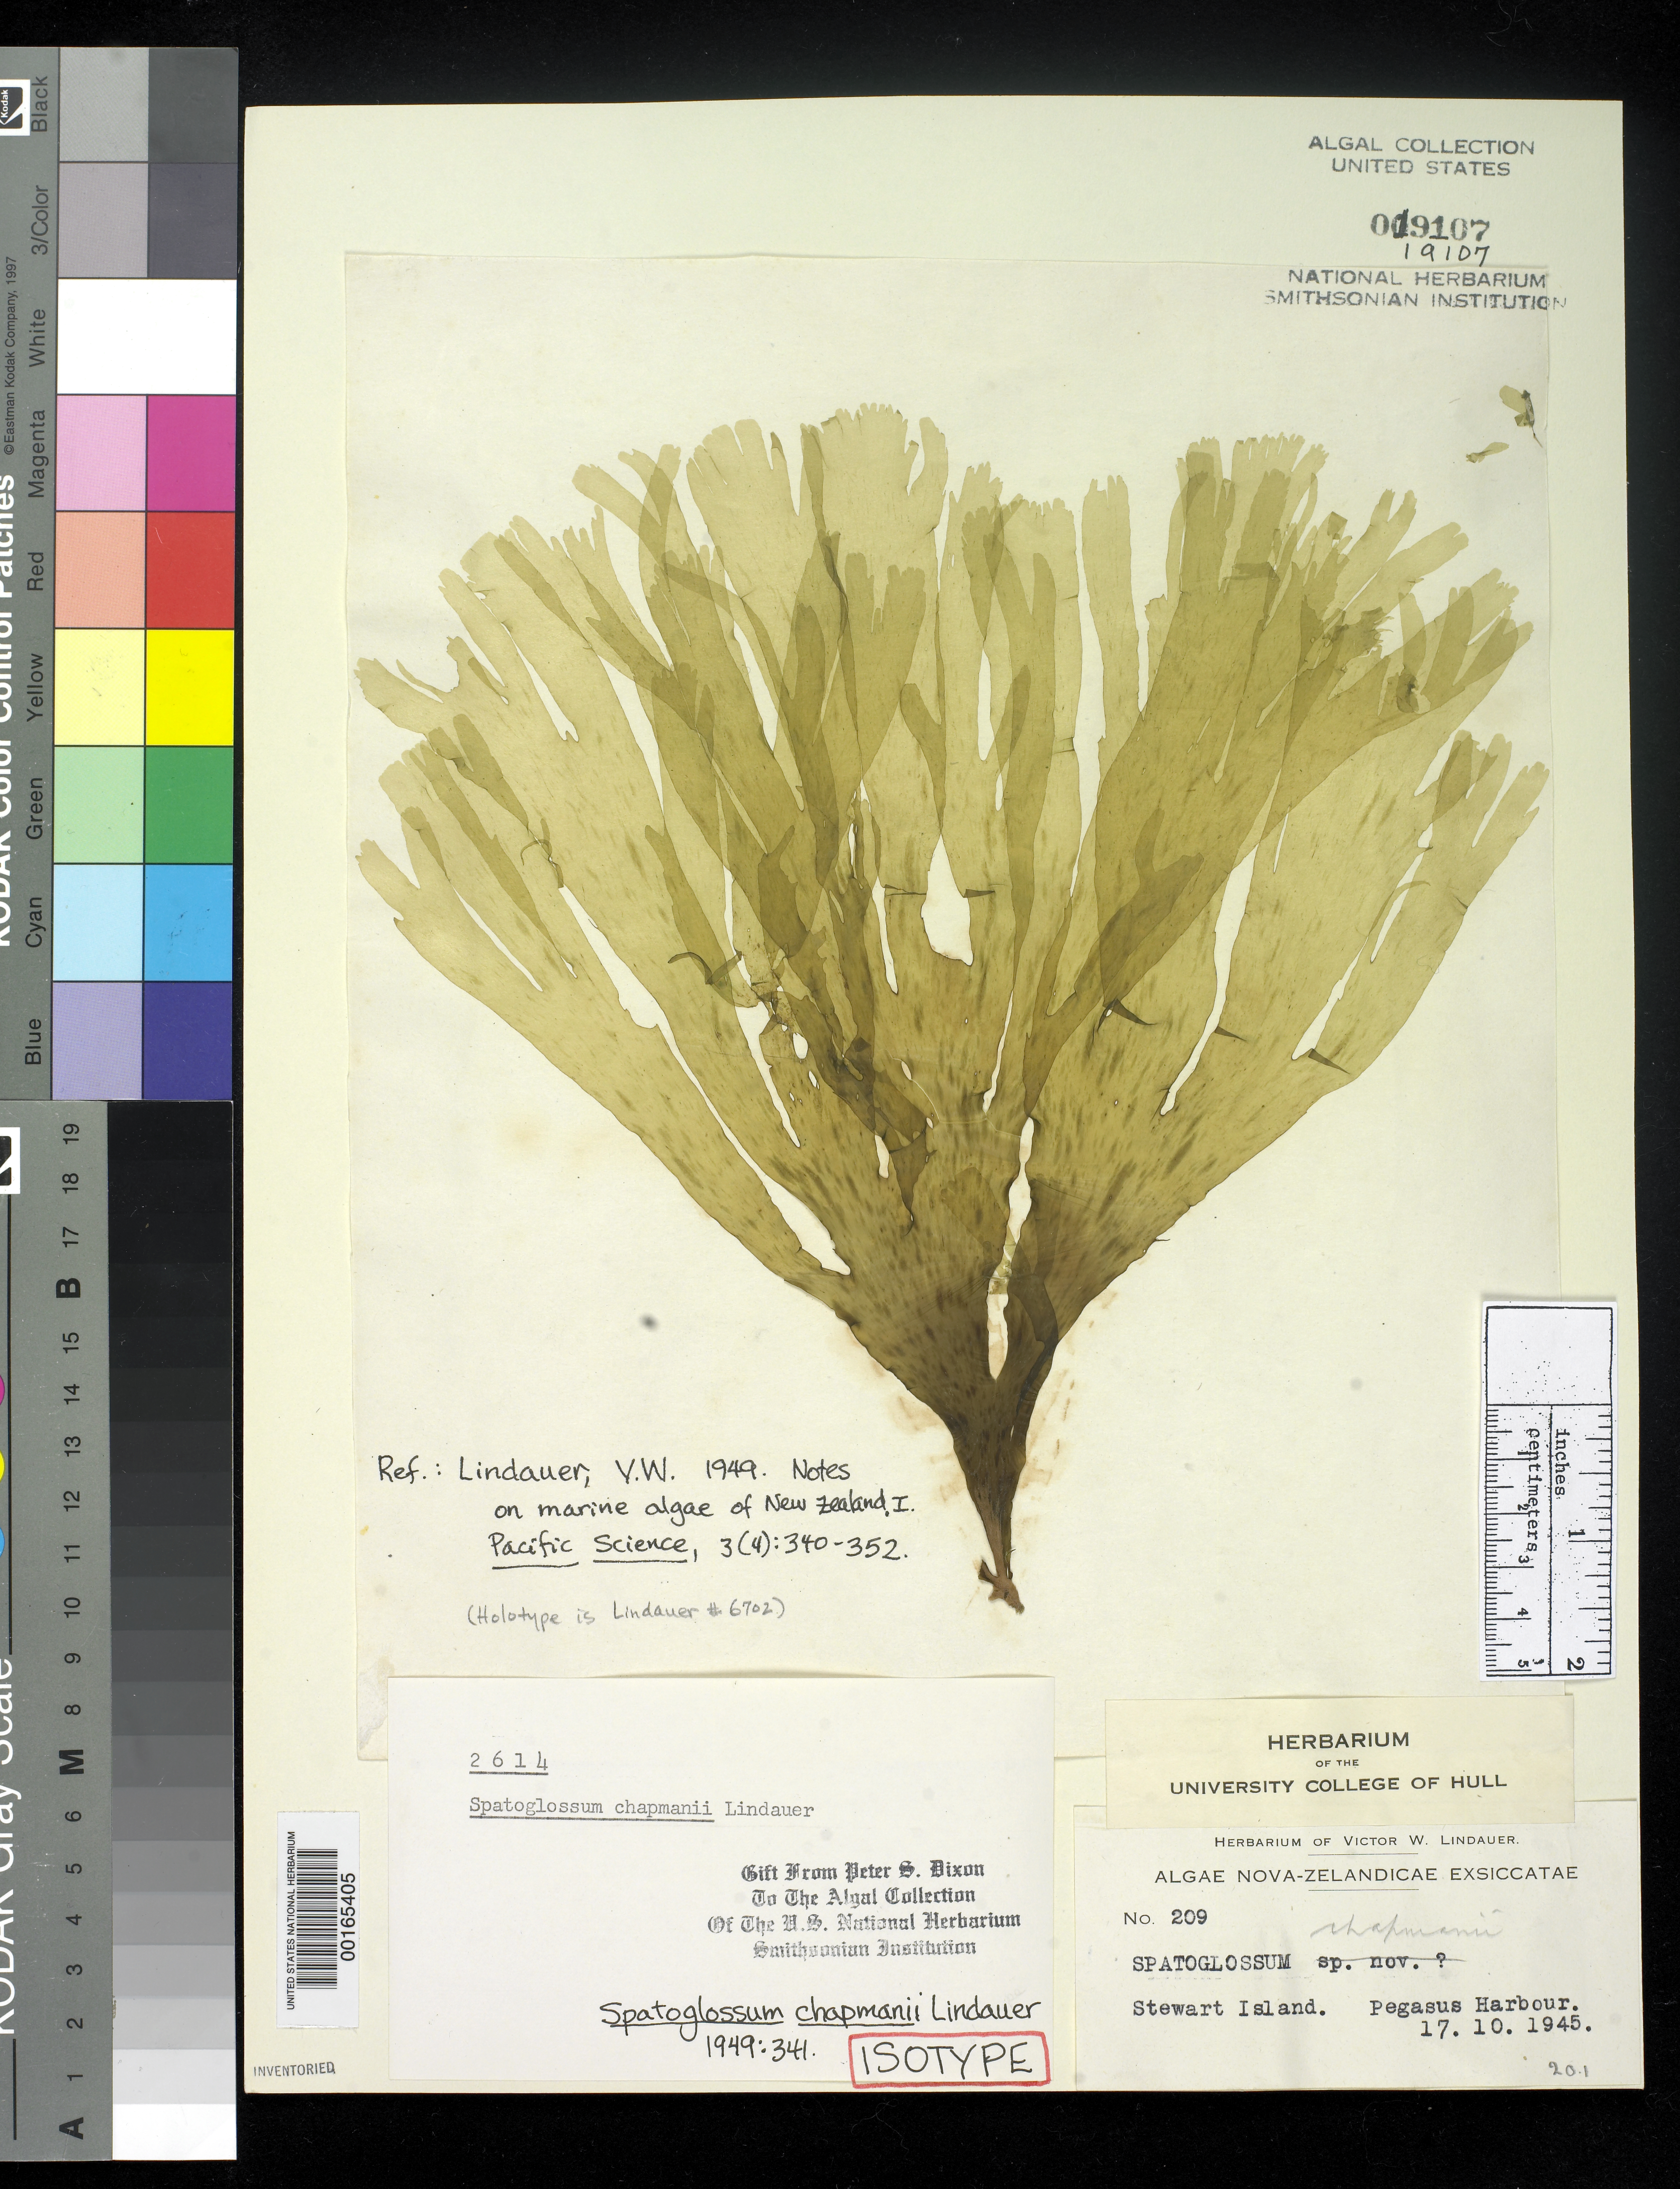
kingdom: Chromista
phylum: Ochrophyta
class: Phaeophyceae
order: Dictyotales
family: Dictyotaceae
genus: Spatoglossum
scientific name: Spatoglossum chapmanii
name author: Lindauer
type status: Isotype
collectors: V. Lindauer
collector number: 209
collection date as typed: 17 Oct 1945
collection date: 1945-10-17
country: New Zealand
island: Stewart Island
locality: Pegasus Harbor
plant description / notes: Lindauer, Algae Nova-Zelandicae Exsiccatae, Fascicle 9, April 1946, as "Spatoglossum sp. nov.?".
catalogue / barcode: US 19107